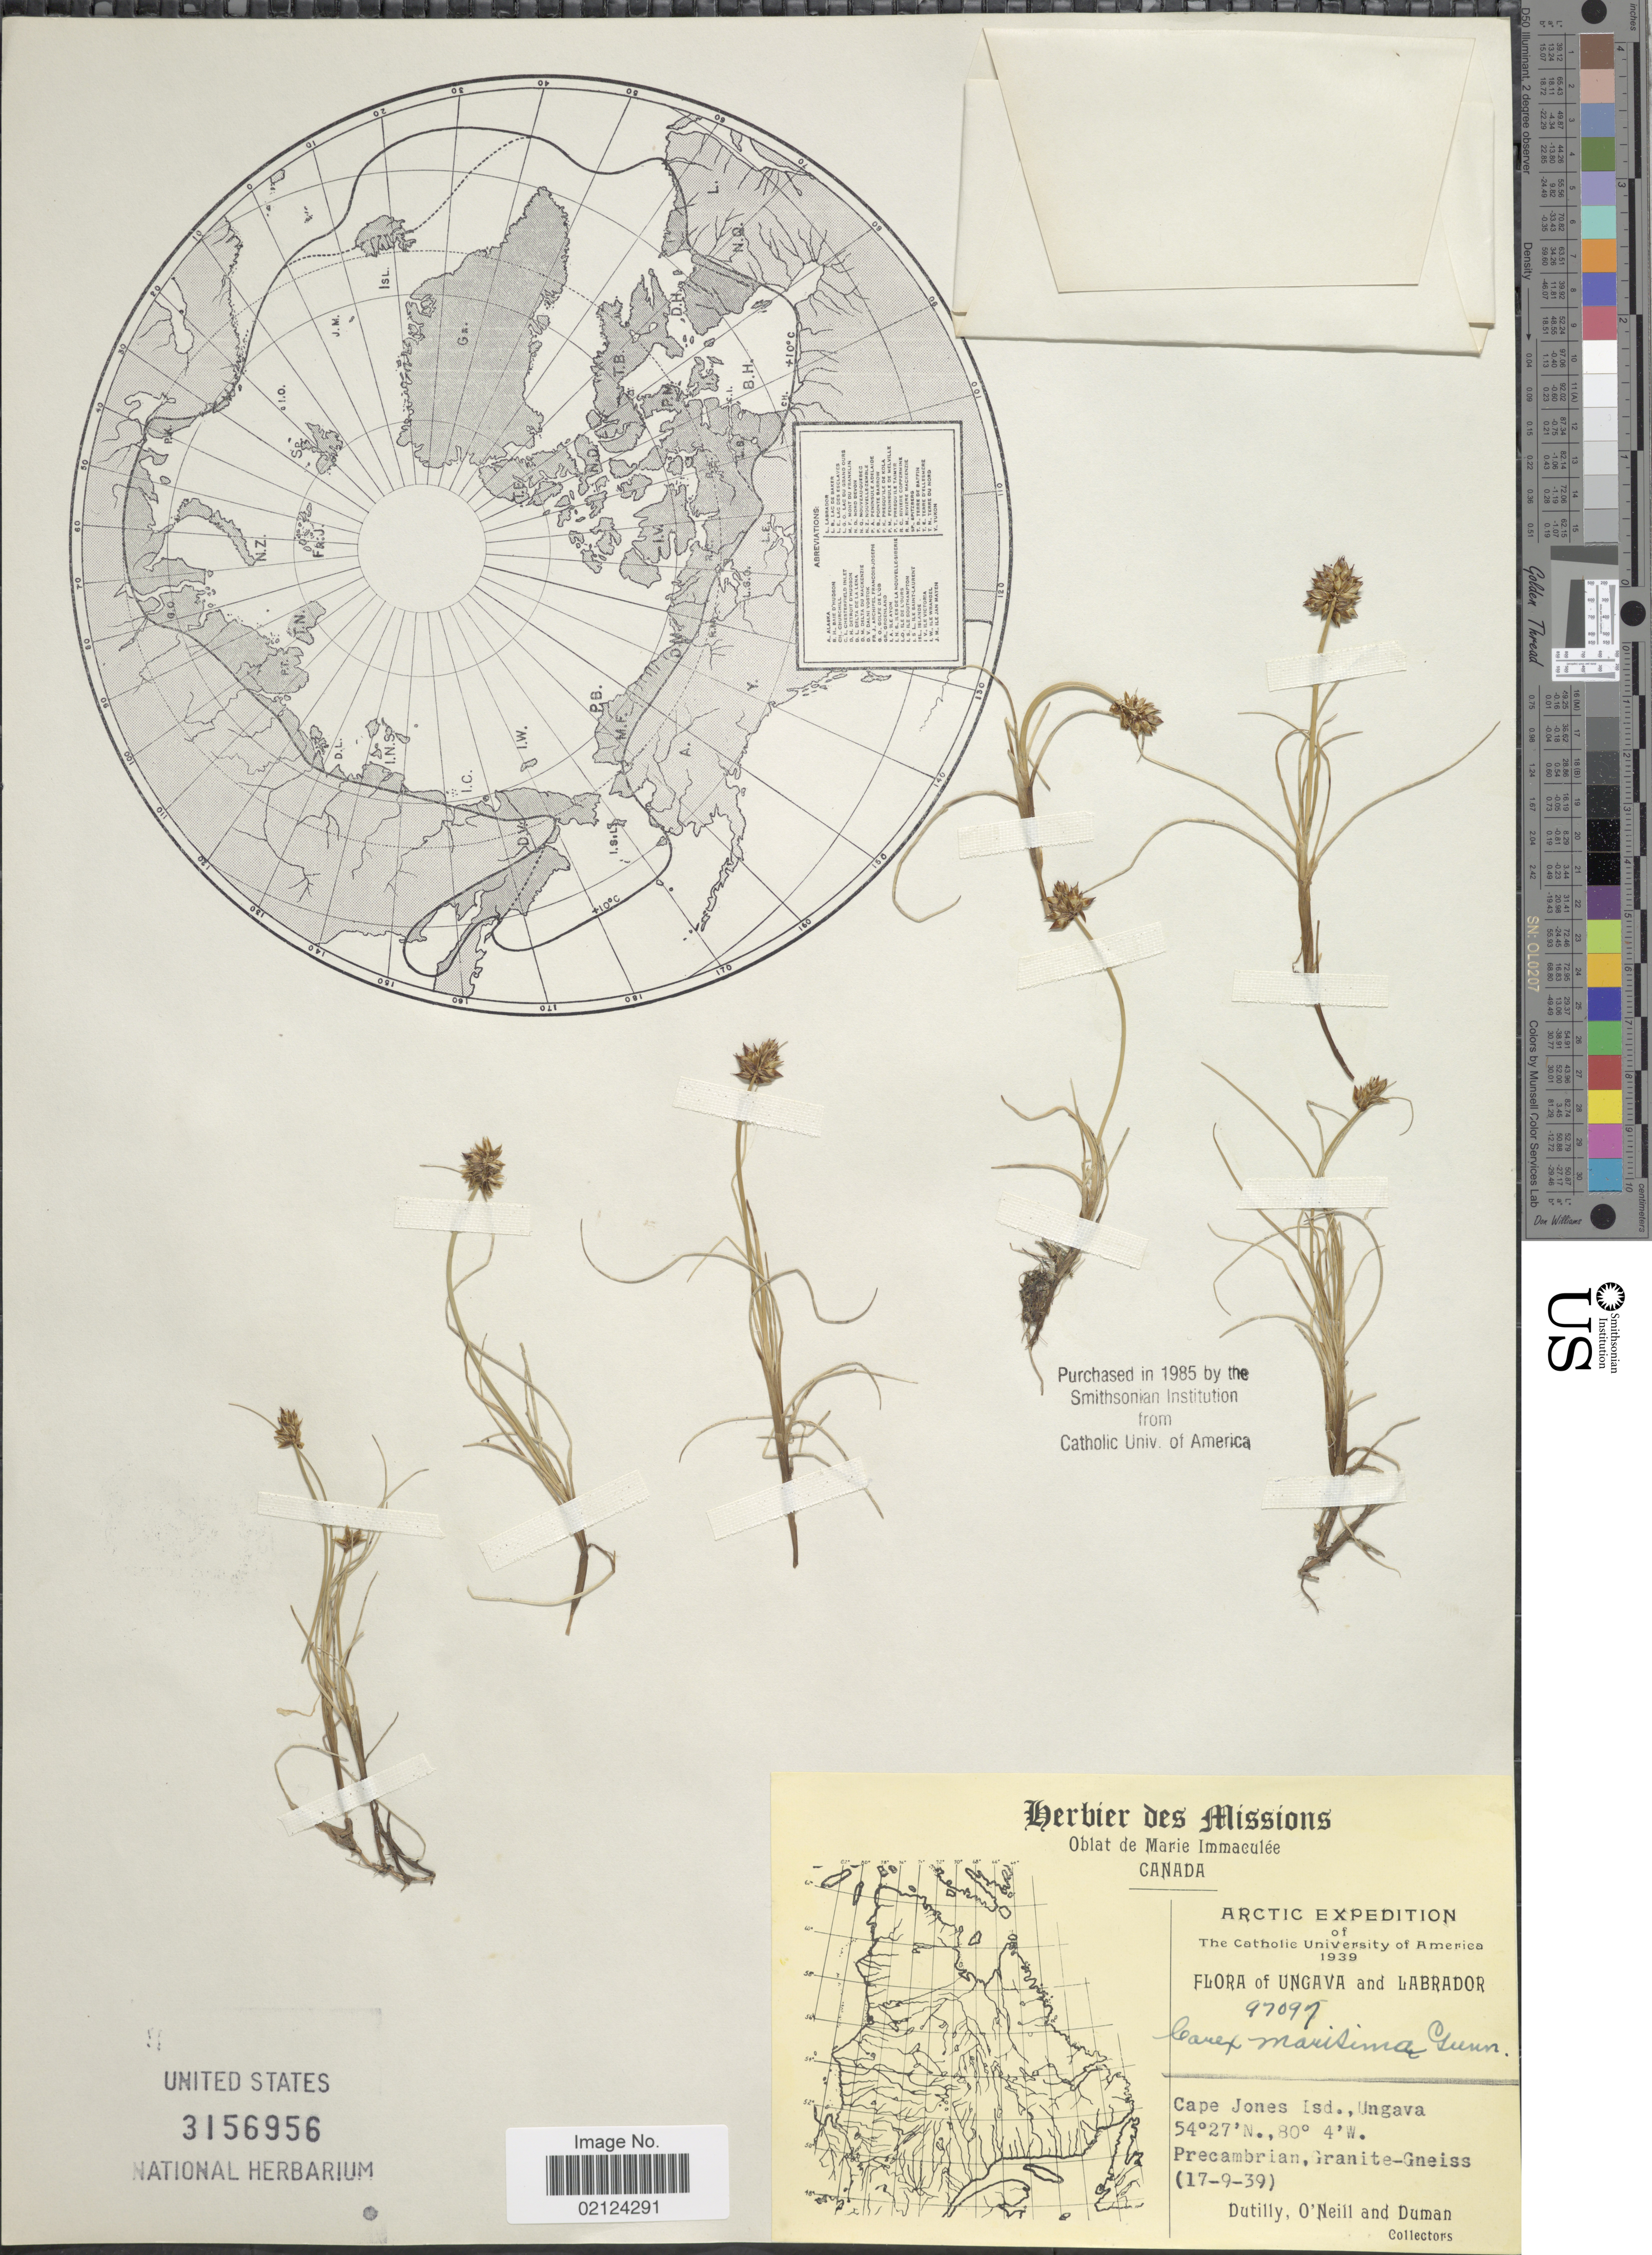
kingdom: Plantae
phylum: Tracheophyta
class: Liliopsida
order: Poales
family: Cyperaceae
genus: Carex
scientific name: Carex maritima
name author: Gunnerus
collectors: -. Dutilly, O' Neill & -. Duman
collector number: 97097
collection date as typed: Transcribed d/m/y: 17/9/39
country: Canada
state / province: Nunavut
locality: Arctic. Ungava and Labrador [unsure placement] Cape Jones Isd., Ungava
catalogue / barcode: US 3156956